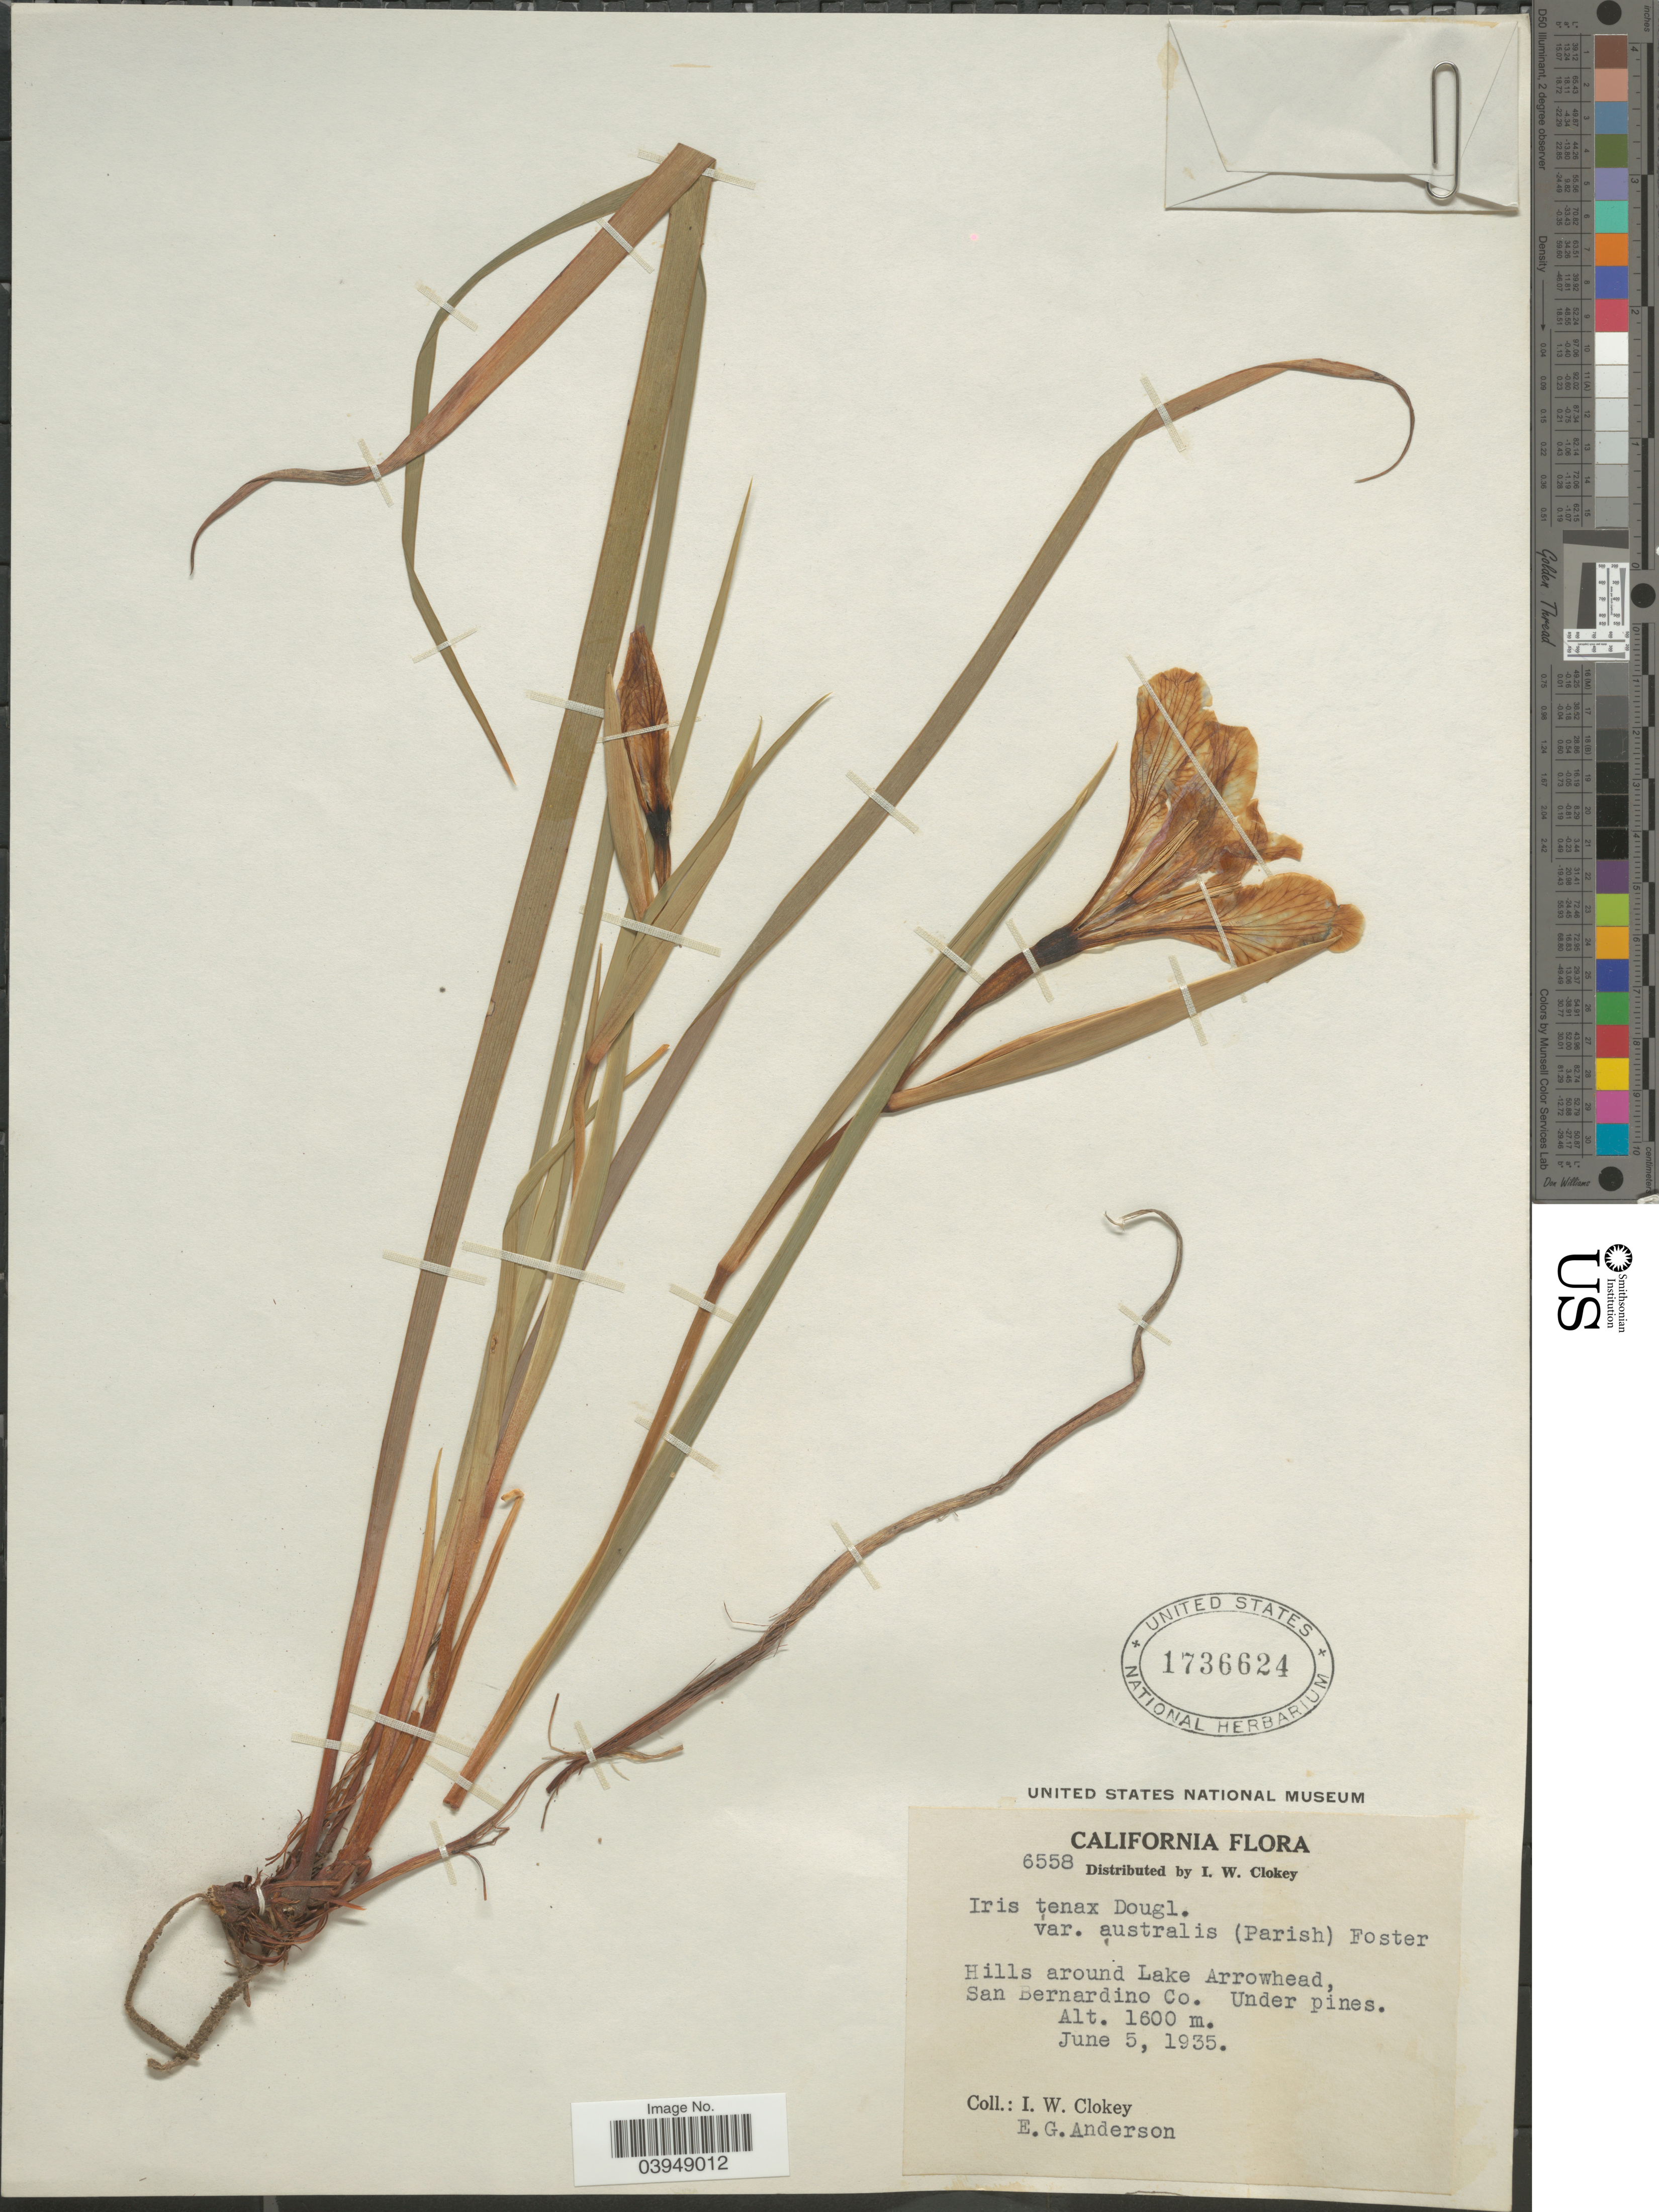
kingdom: Plantae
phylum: Tracheophyta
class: Liliopsida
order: Asparagales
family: Iridaceae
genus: Iris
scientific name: Iris tenax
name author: Douglas ex Lindl.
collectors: I. W. Clokey & E. G. Anderson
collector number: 6558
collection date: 1935-06-05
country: United States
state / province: California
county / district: San Bernardino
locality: Hills around Lake Arrowhead, San Bernardino Co. Under pines.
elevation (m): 1600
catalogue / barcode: US 1736624